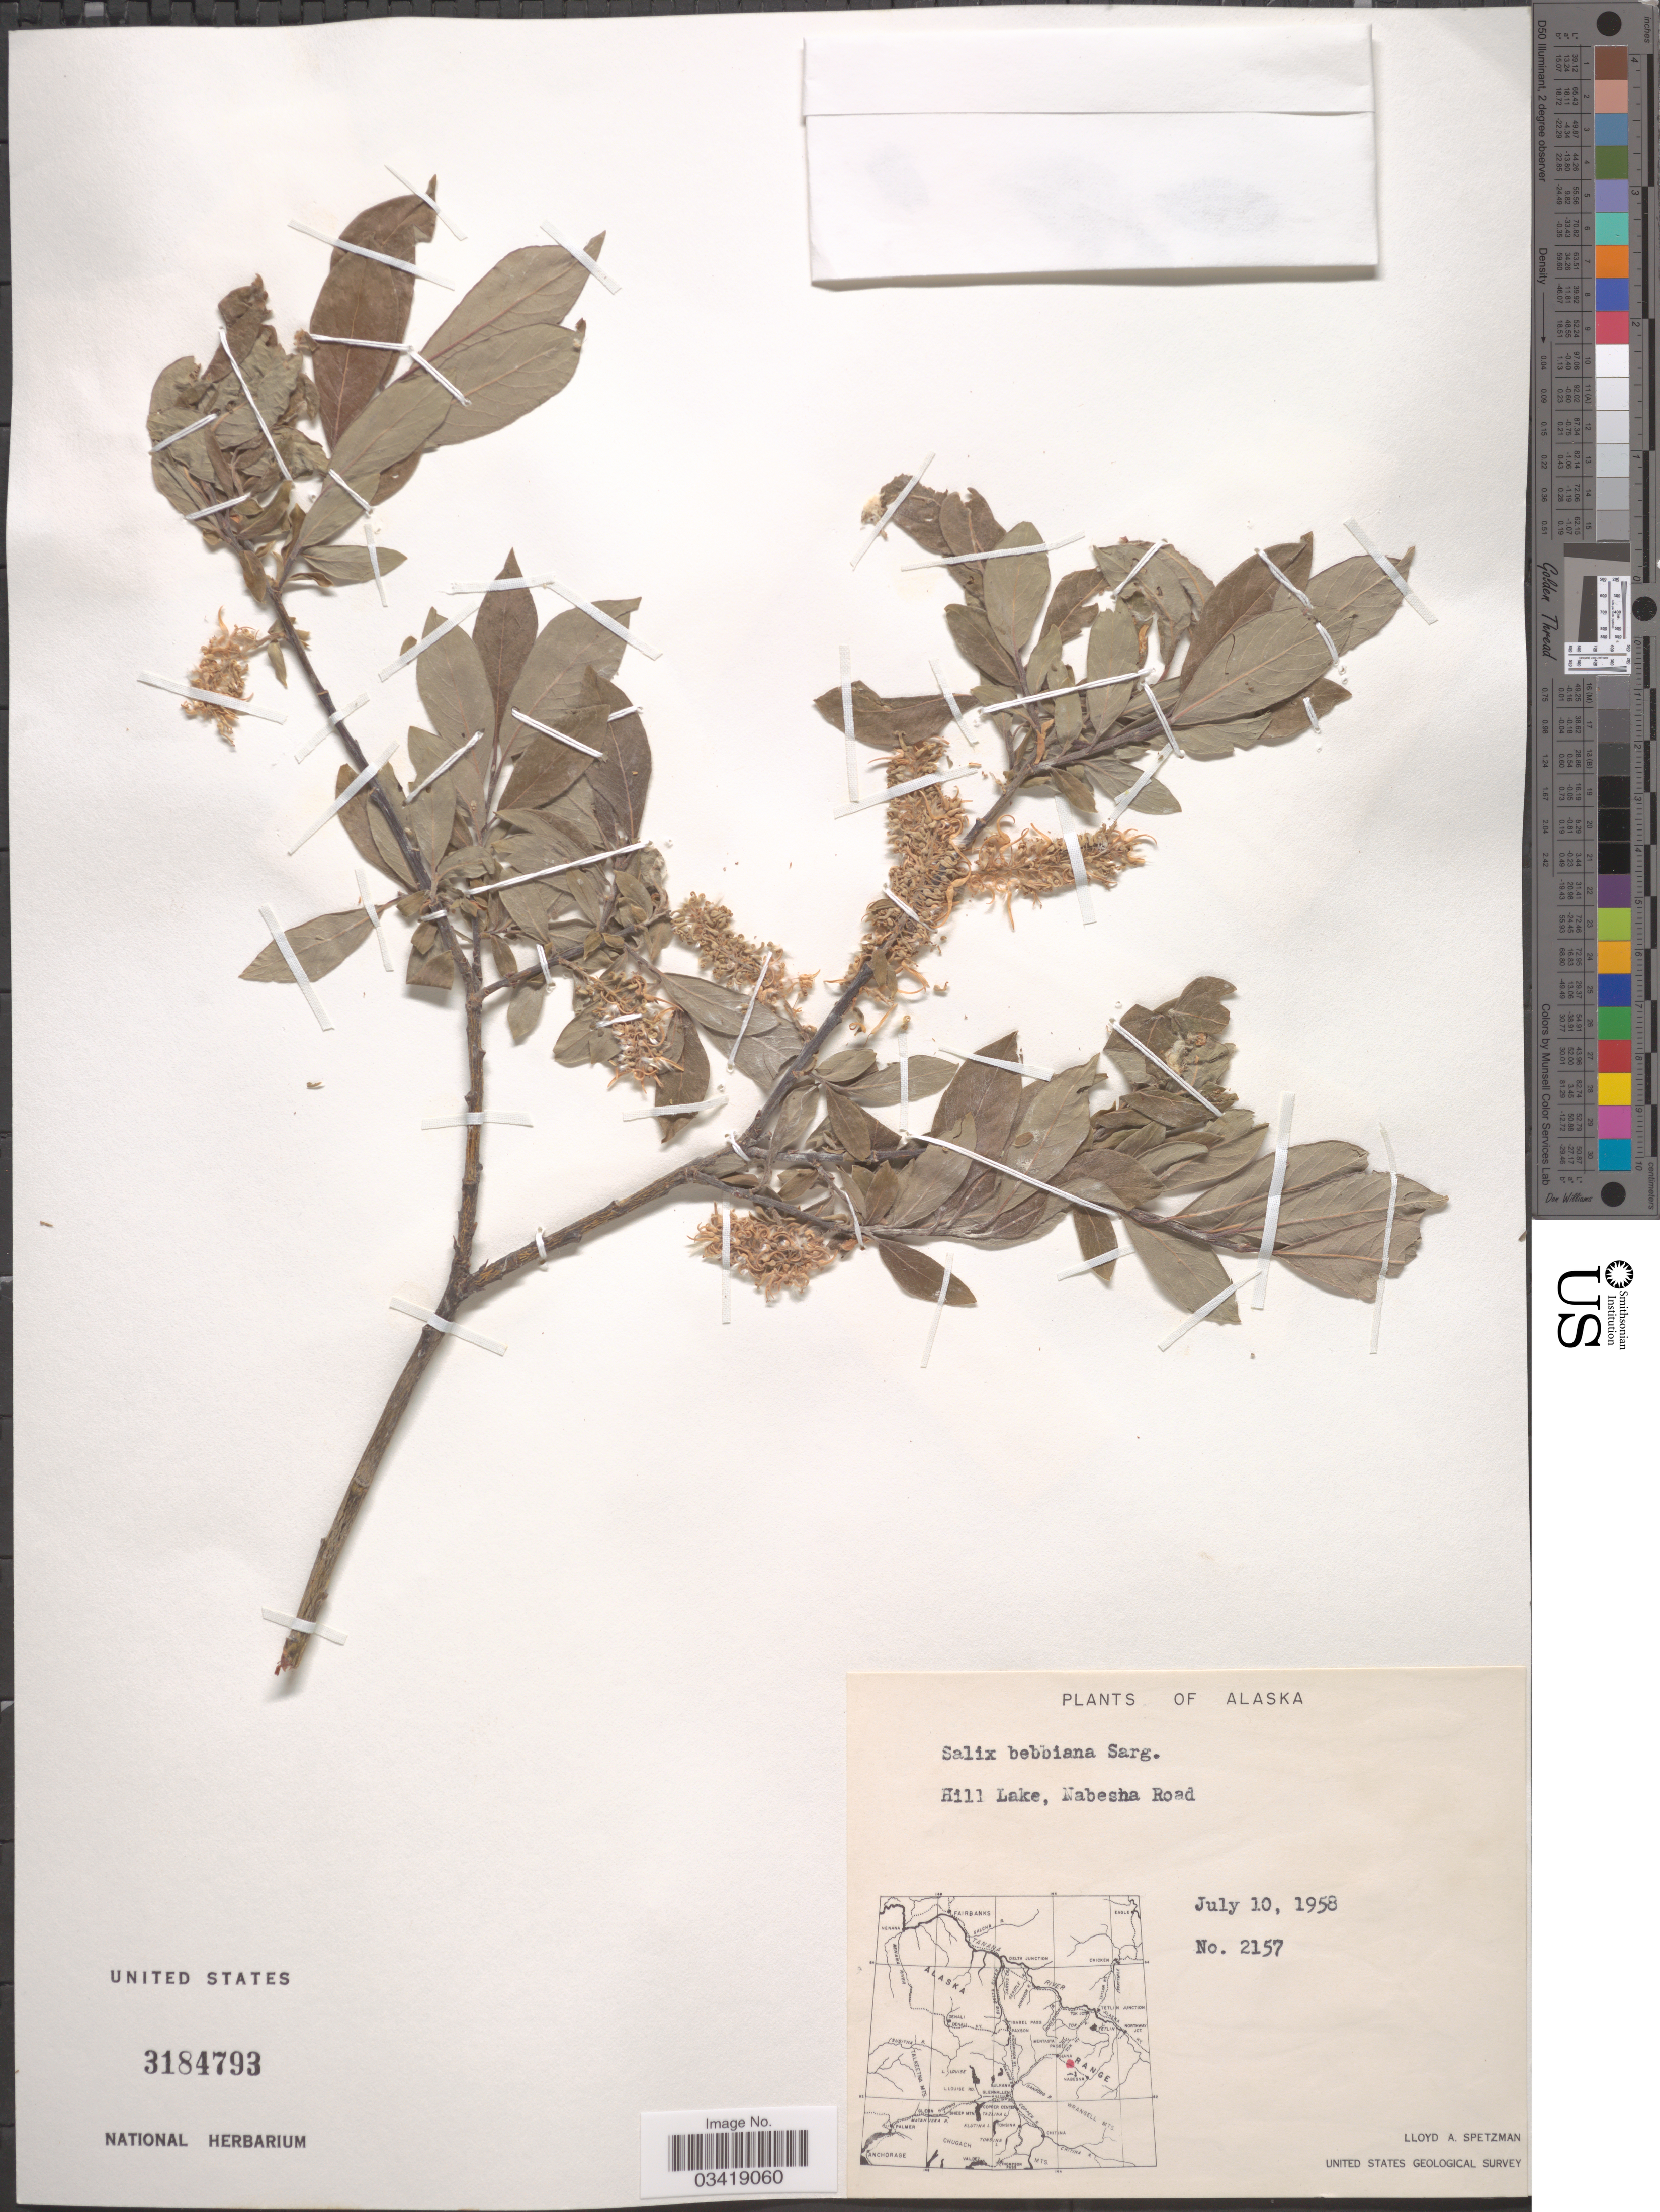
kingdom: Plantae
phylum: Tracheophyta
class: Magnoliopsida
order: Malpighiales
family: Salicaceae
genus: Salix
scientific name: Salix bebbiana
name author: Sarg.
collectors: L. Spetzman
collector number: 2157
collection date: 1958-07-10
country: United States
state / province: Alaska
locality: Hill Lake, Nabesha Road.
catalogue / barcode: US 3184793